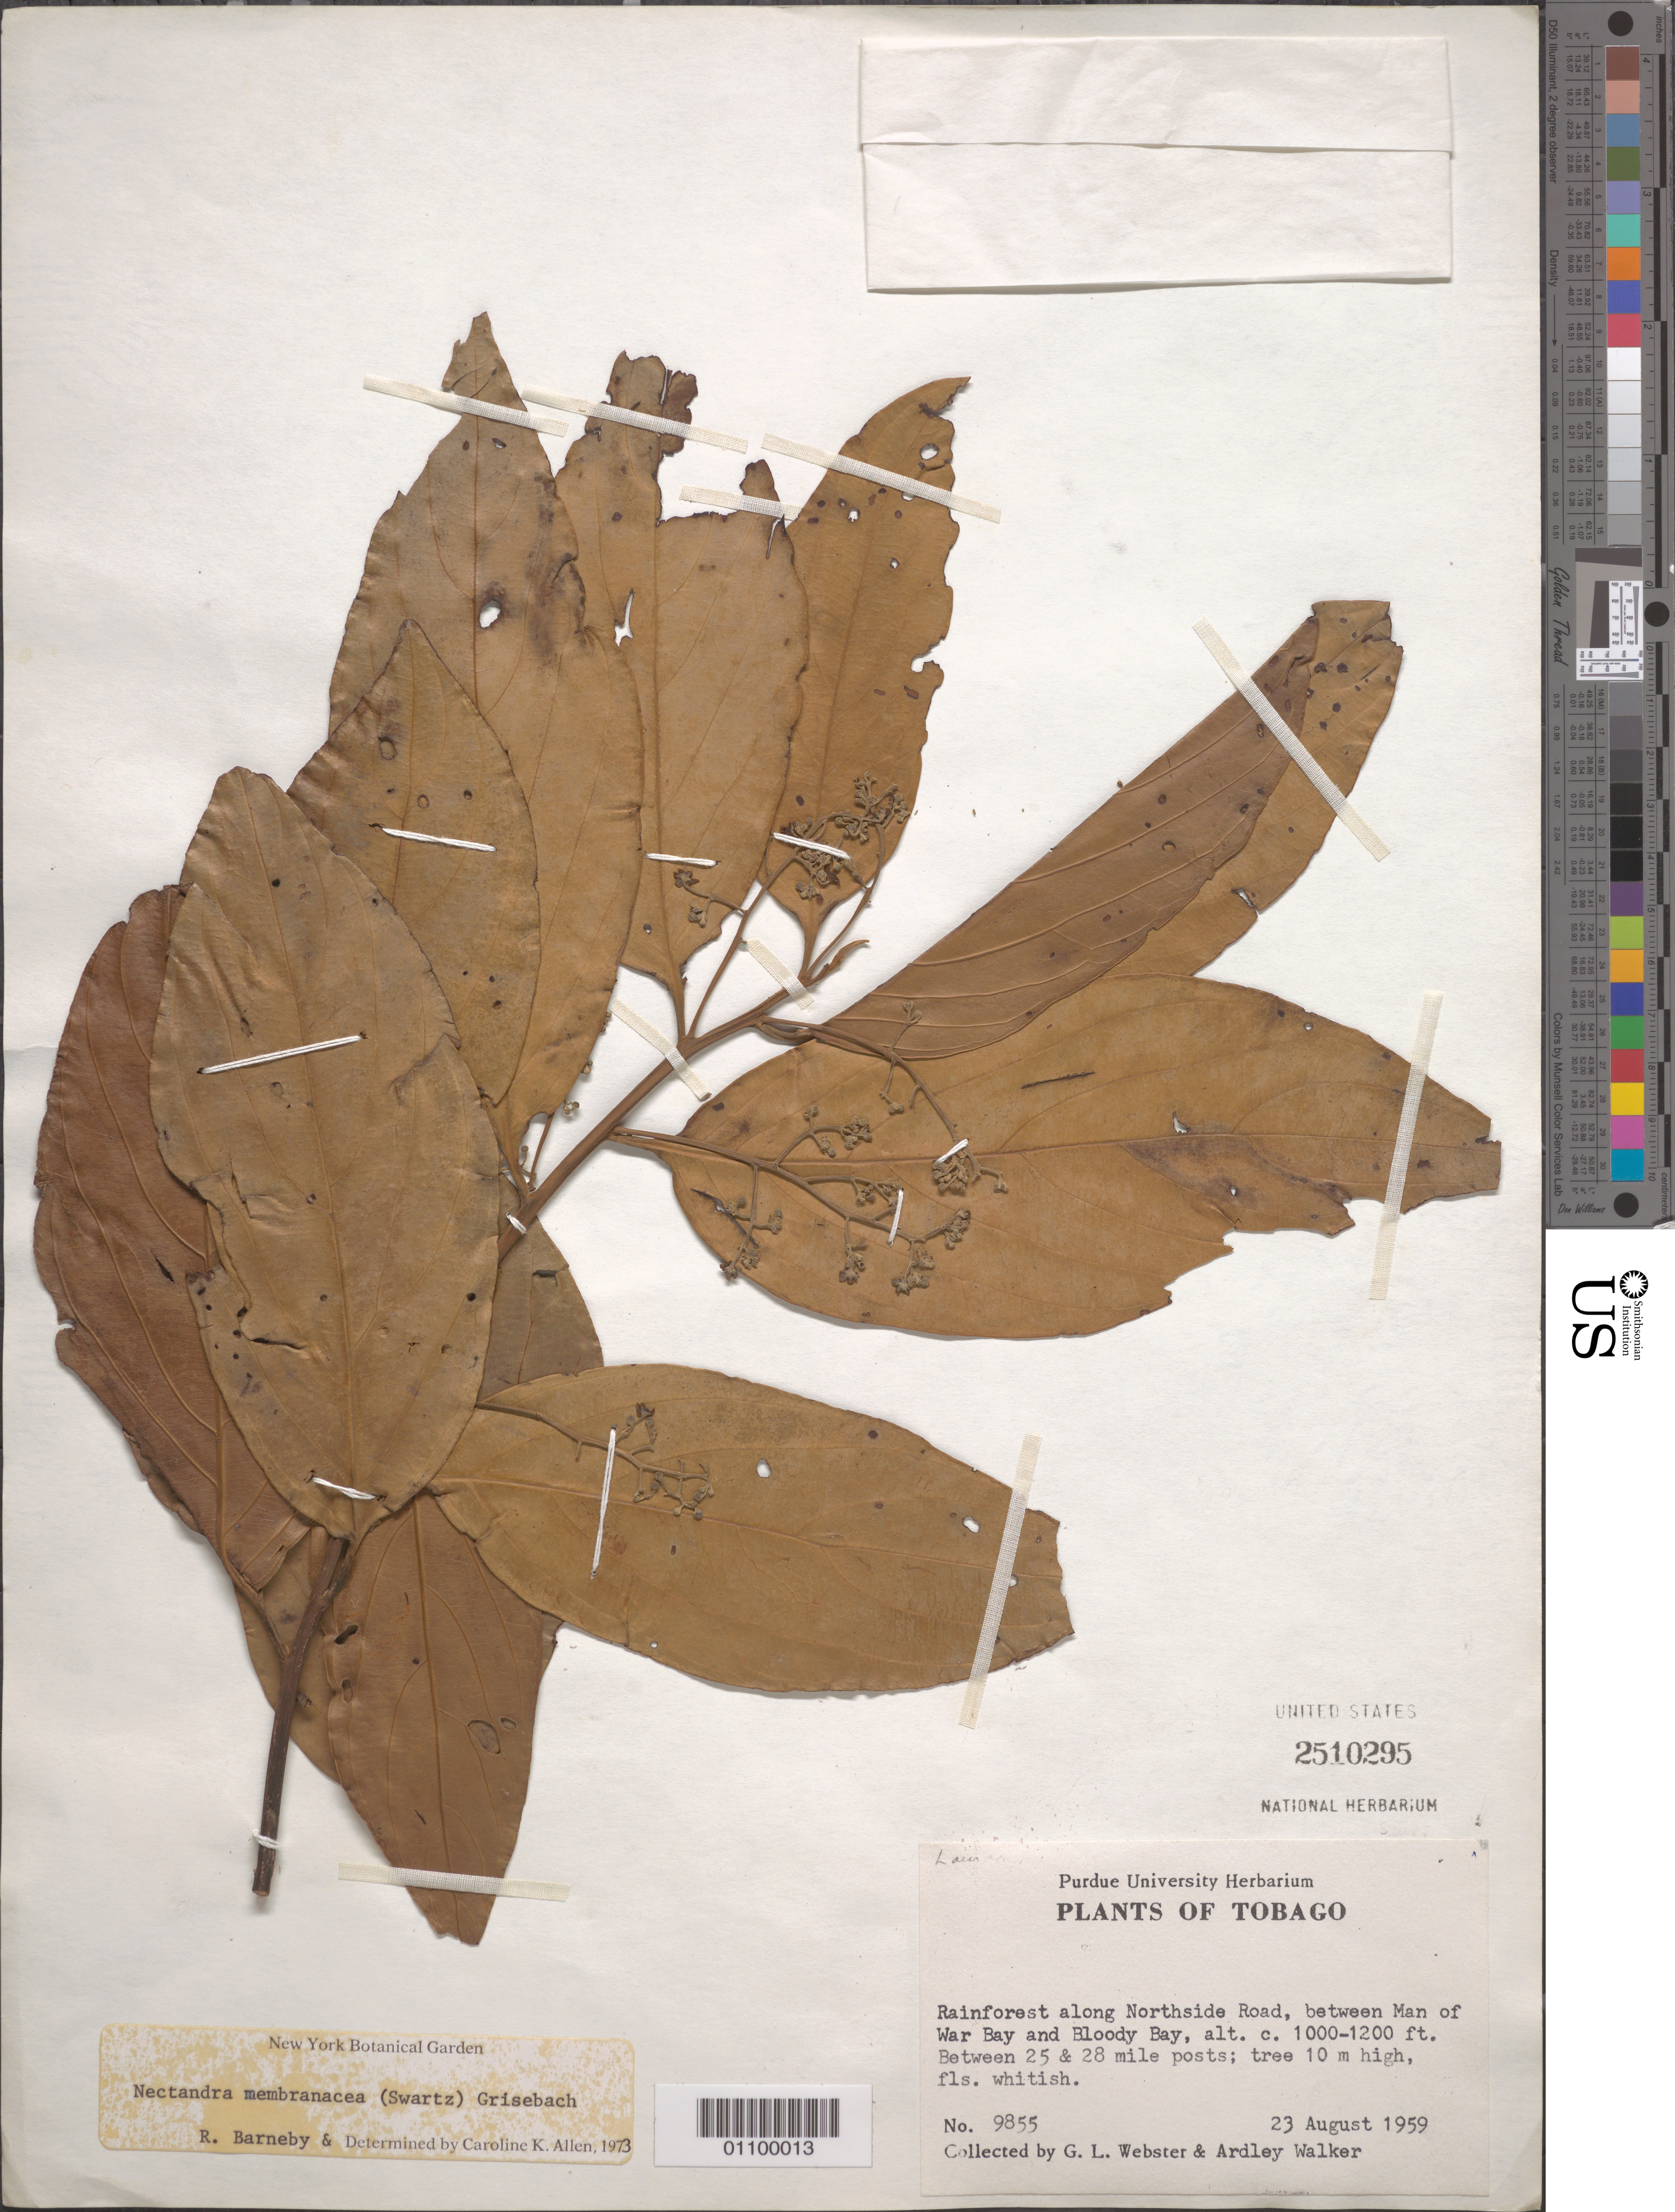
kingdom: Plantae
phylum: Tracheophyta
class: Magnoliopsida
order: Laurales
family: Lauraceae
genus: Nectandra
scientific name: Nectandra membranacea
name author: (Sw.) Griseb.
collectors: G. L. Webster & A. Walker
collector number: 9855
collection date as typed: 23 Aug 1959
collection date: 1959-08-23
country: Trinidad and Tobago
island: Tobago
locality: Rainforest along Northside Road, between Man of War Bay and Bloody Bay. Between 25 & 28 mile posts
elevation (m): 305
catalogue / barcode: US 2510295